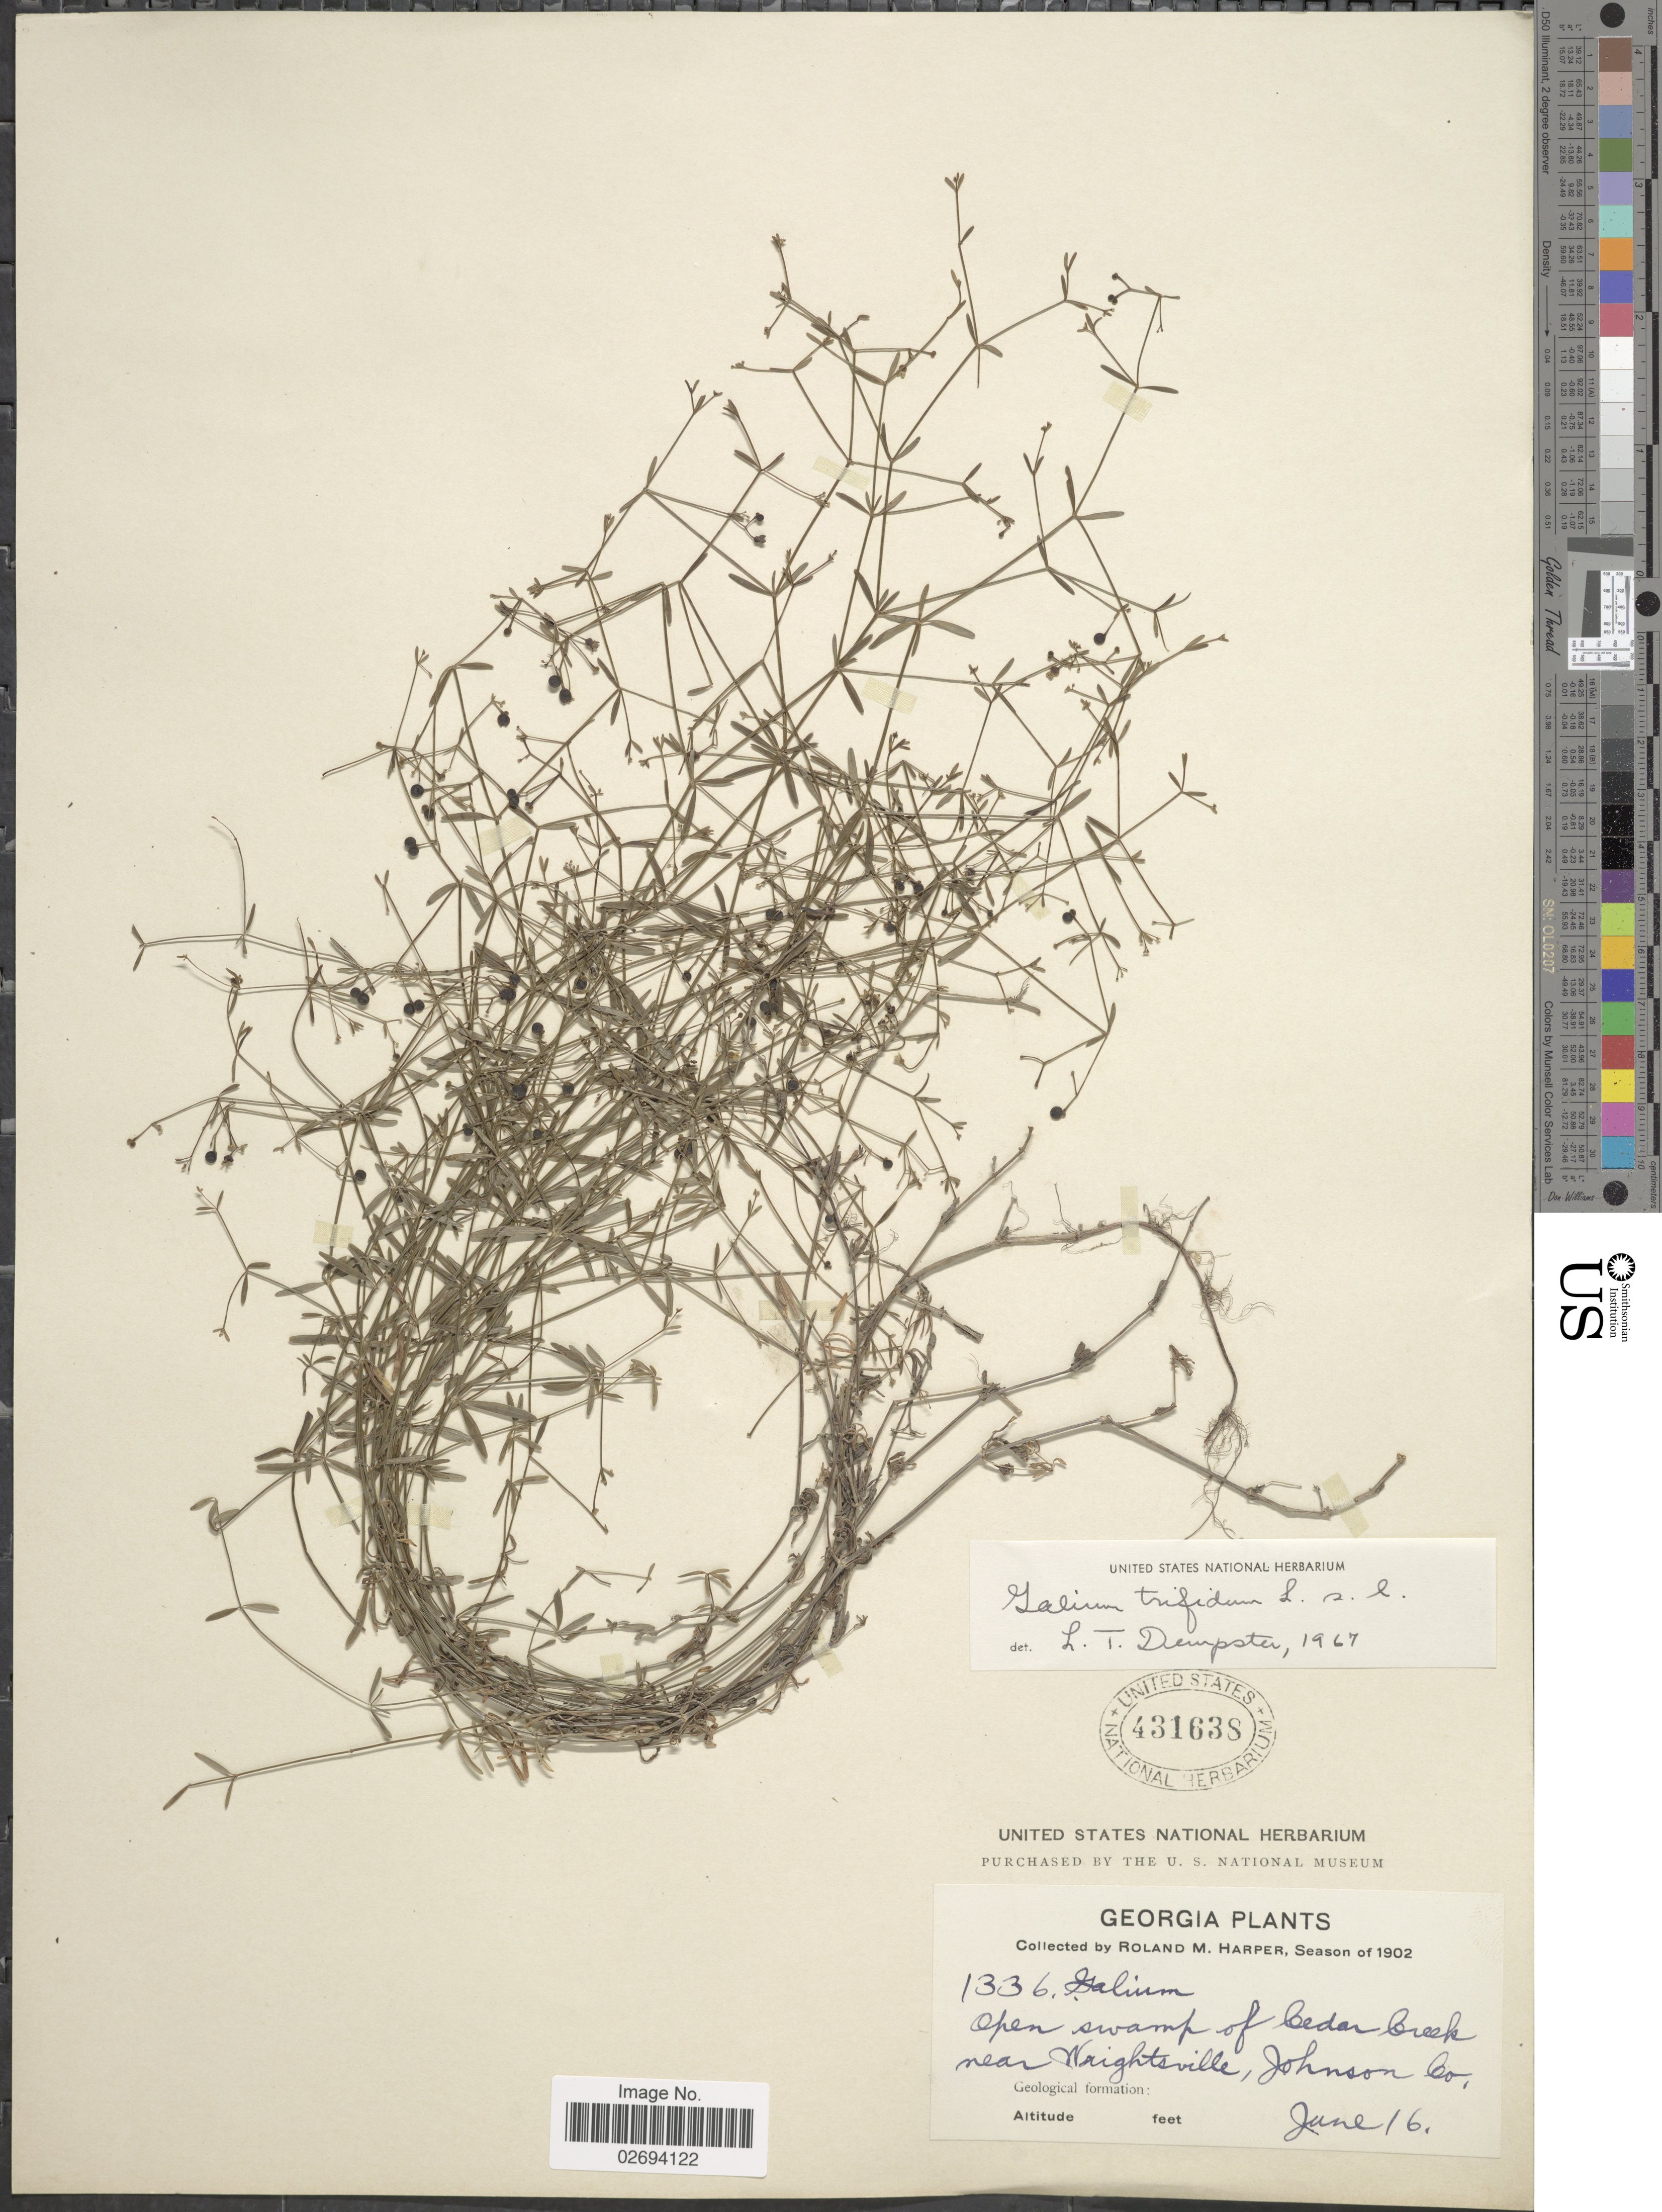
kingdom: Plantae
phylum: Tracheophyta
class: Magnoliopsida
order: Gentianales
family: Rubiaceae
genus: Galium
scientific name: Galium trifidum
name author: L.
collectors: R. M. Harper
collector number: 1336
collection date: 1902-06-16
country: United States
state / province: Georgia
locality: Open swamp of Cedaar Creek near Wrightville, Johnson Co.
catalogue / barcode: US 431638